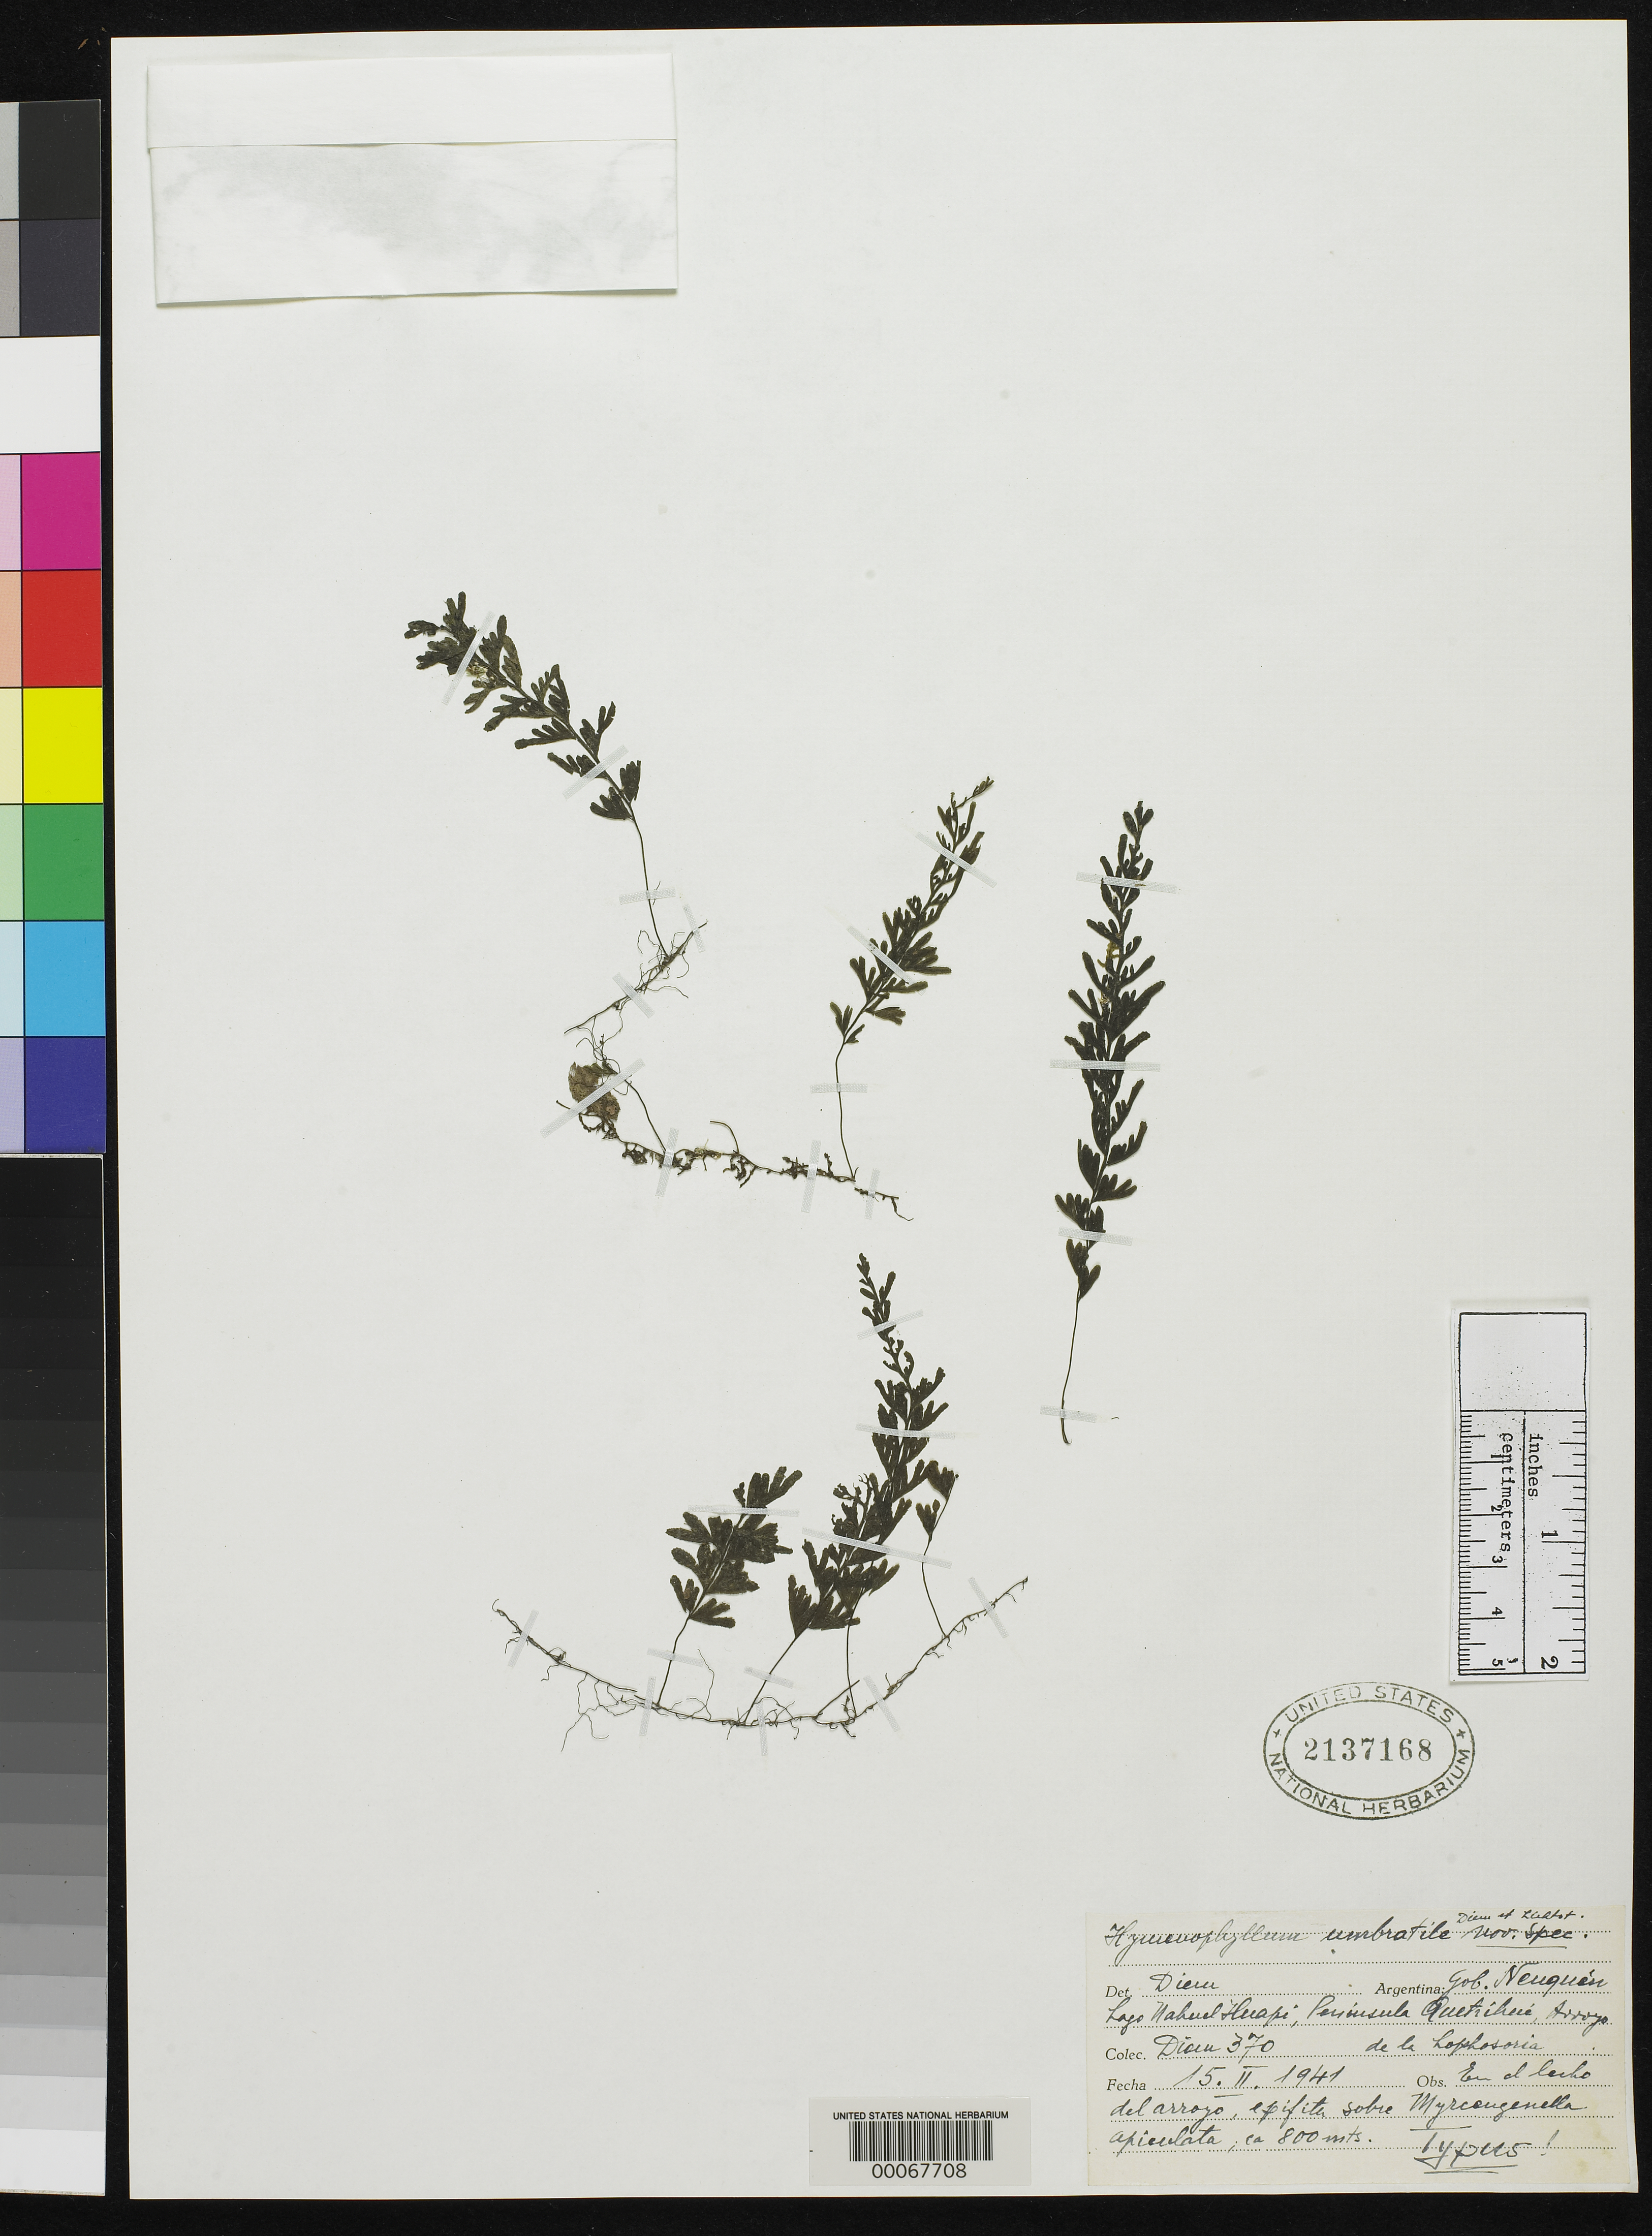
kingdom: Plantae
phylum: Tracheophyta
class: Polypodiopsida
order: Hymenophyllales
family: Hymenophyllaceae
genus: Hymenophyllum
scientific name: Hymenophyllum umbratile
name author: J. Diem & Licht.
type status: Isotype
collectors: J. Diem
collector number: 370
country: Argentina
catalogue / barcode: US 2137168